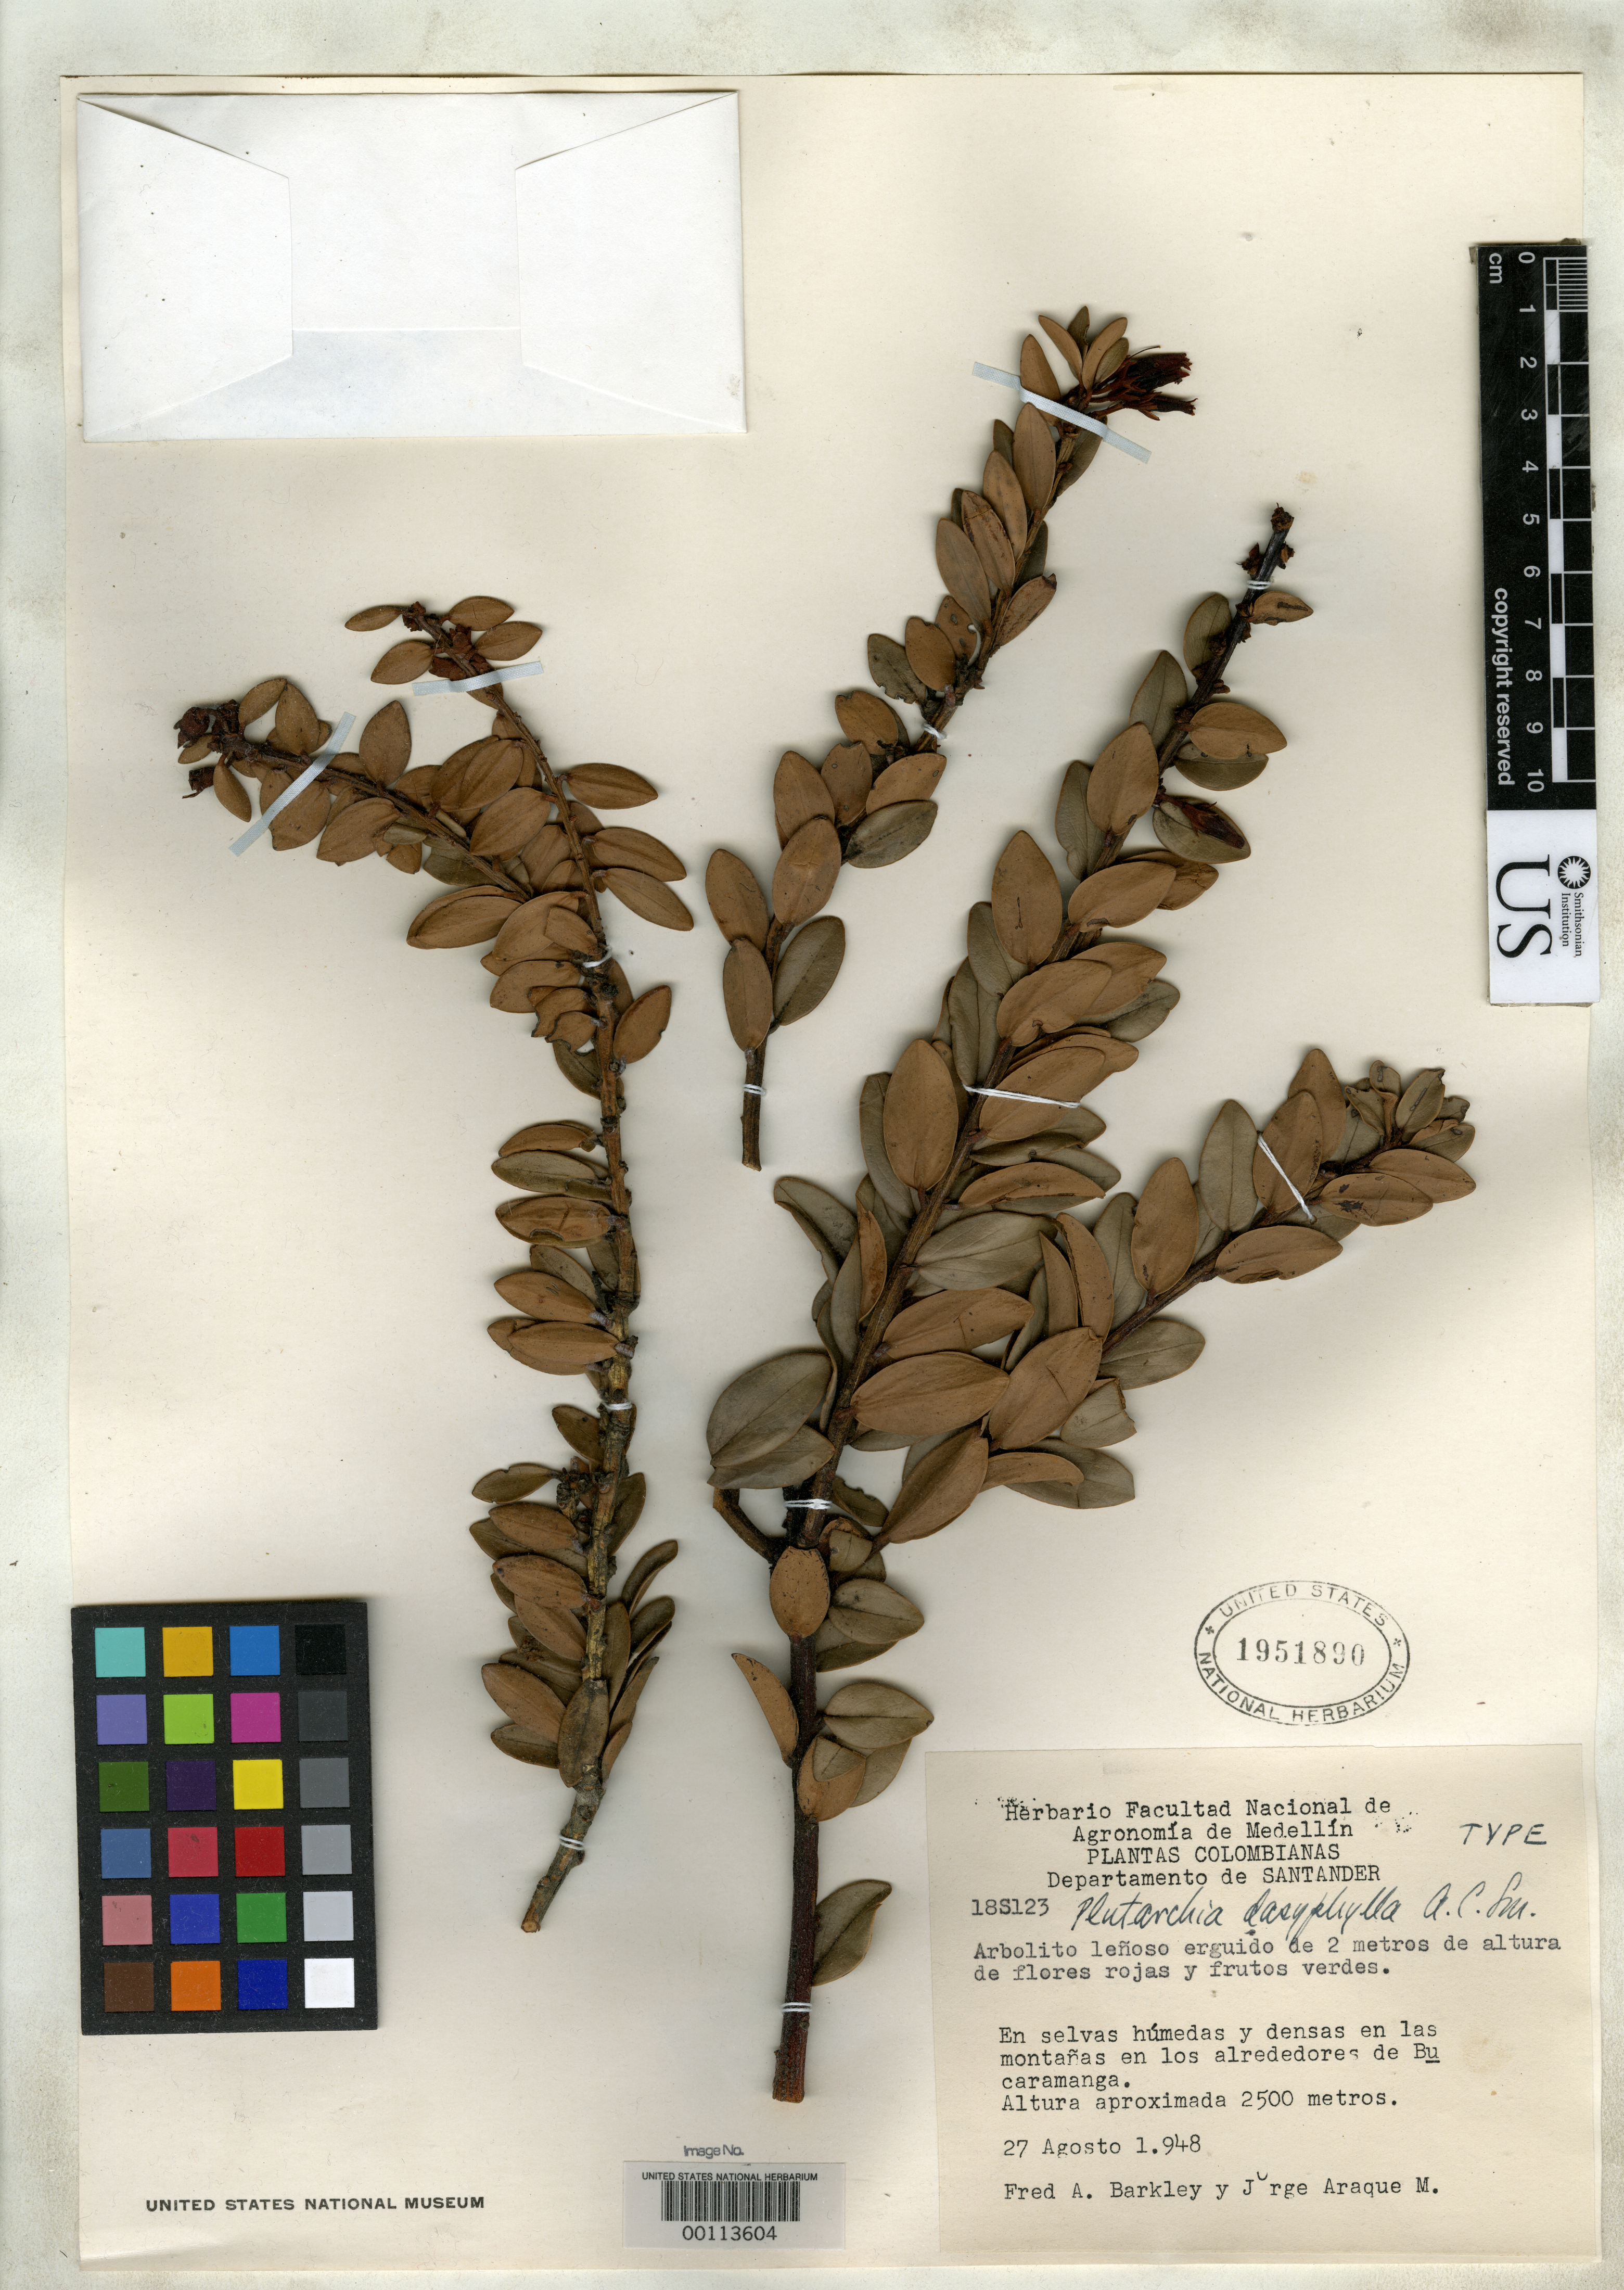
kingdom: Plantae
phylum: Tracheophyta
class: Magnoliopsida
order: Ericales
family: Ericaceae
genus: Plutarchia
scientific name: Plutarchia dasyphylla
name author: A.C. Sm.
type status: Holotype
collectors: F. A. Barkley & J. Araque Molina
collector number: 18s123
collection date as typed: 27 Aug 1948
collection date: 1948-08-27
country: Colombia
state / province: Santander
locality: Mountains in vicinity of Bucaramanga.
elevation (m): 2500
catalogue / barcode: US 1951890